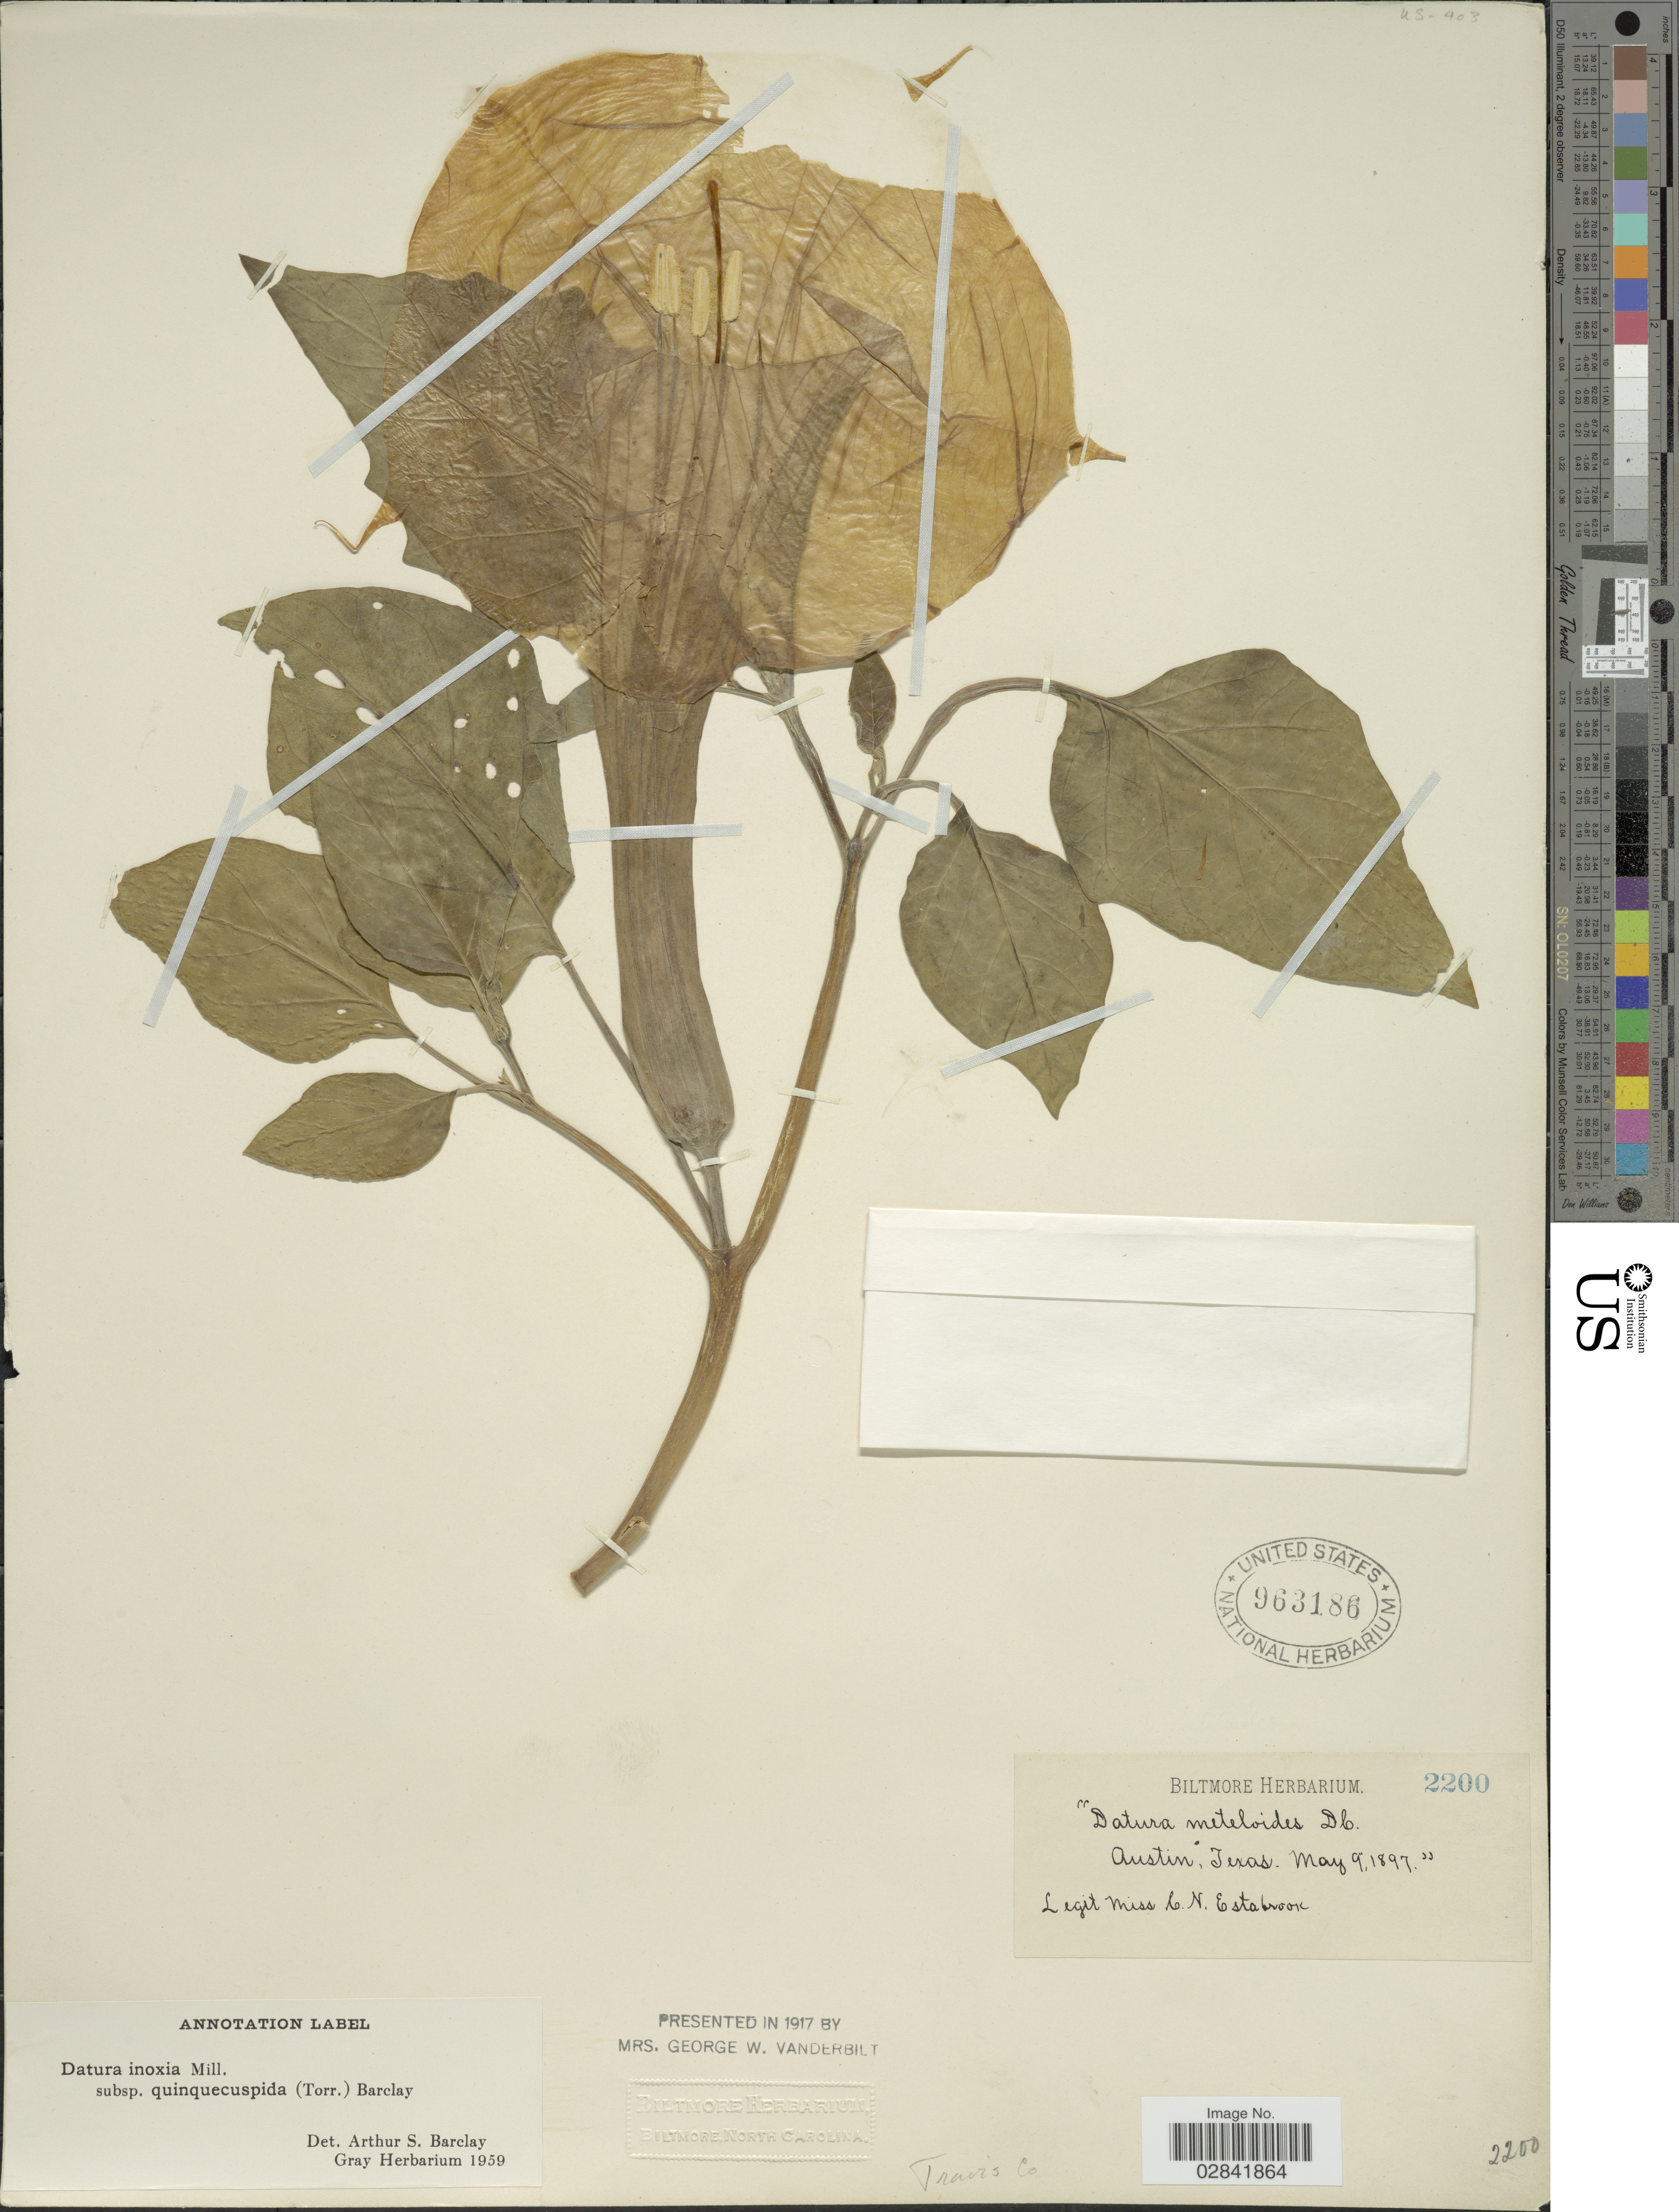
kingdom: Plantae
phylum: Tracheophyta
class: Magnoliopsida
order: Solanales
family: Solanaceae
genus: Datura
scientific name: Datura innoxia subsp. quinquecuspidata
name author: (Torr.) A.S. Barclay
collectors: C. Estabrook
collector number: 2200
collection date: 1897-05-09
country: United States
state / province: Texas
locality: Austin. Travis Co.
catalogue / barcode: US 963186